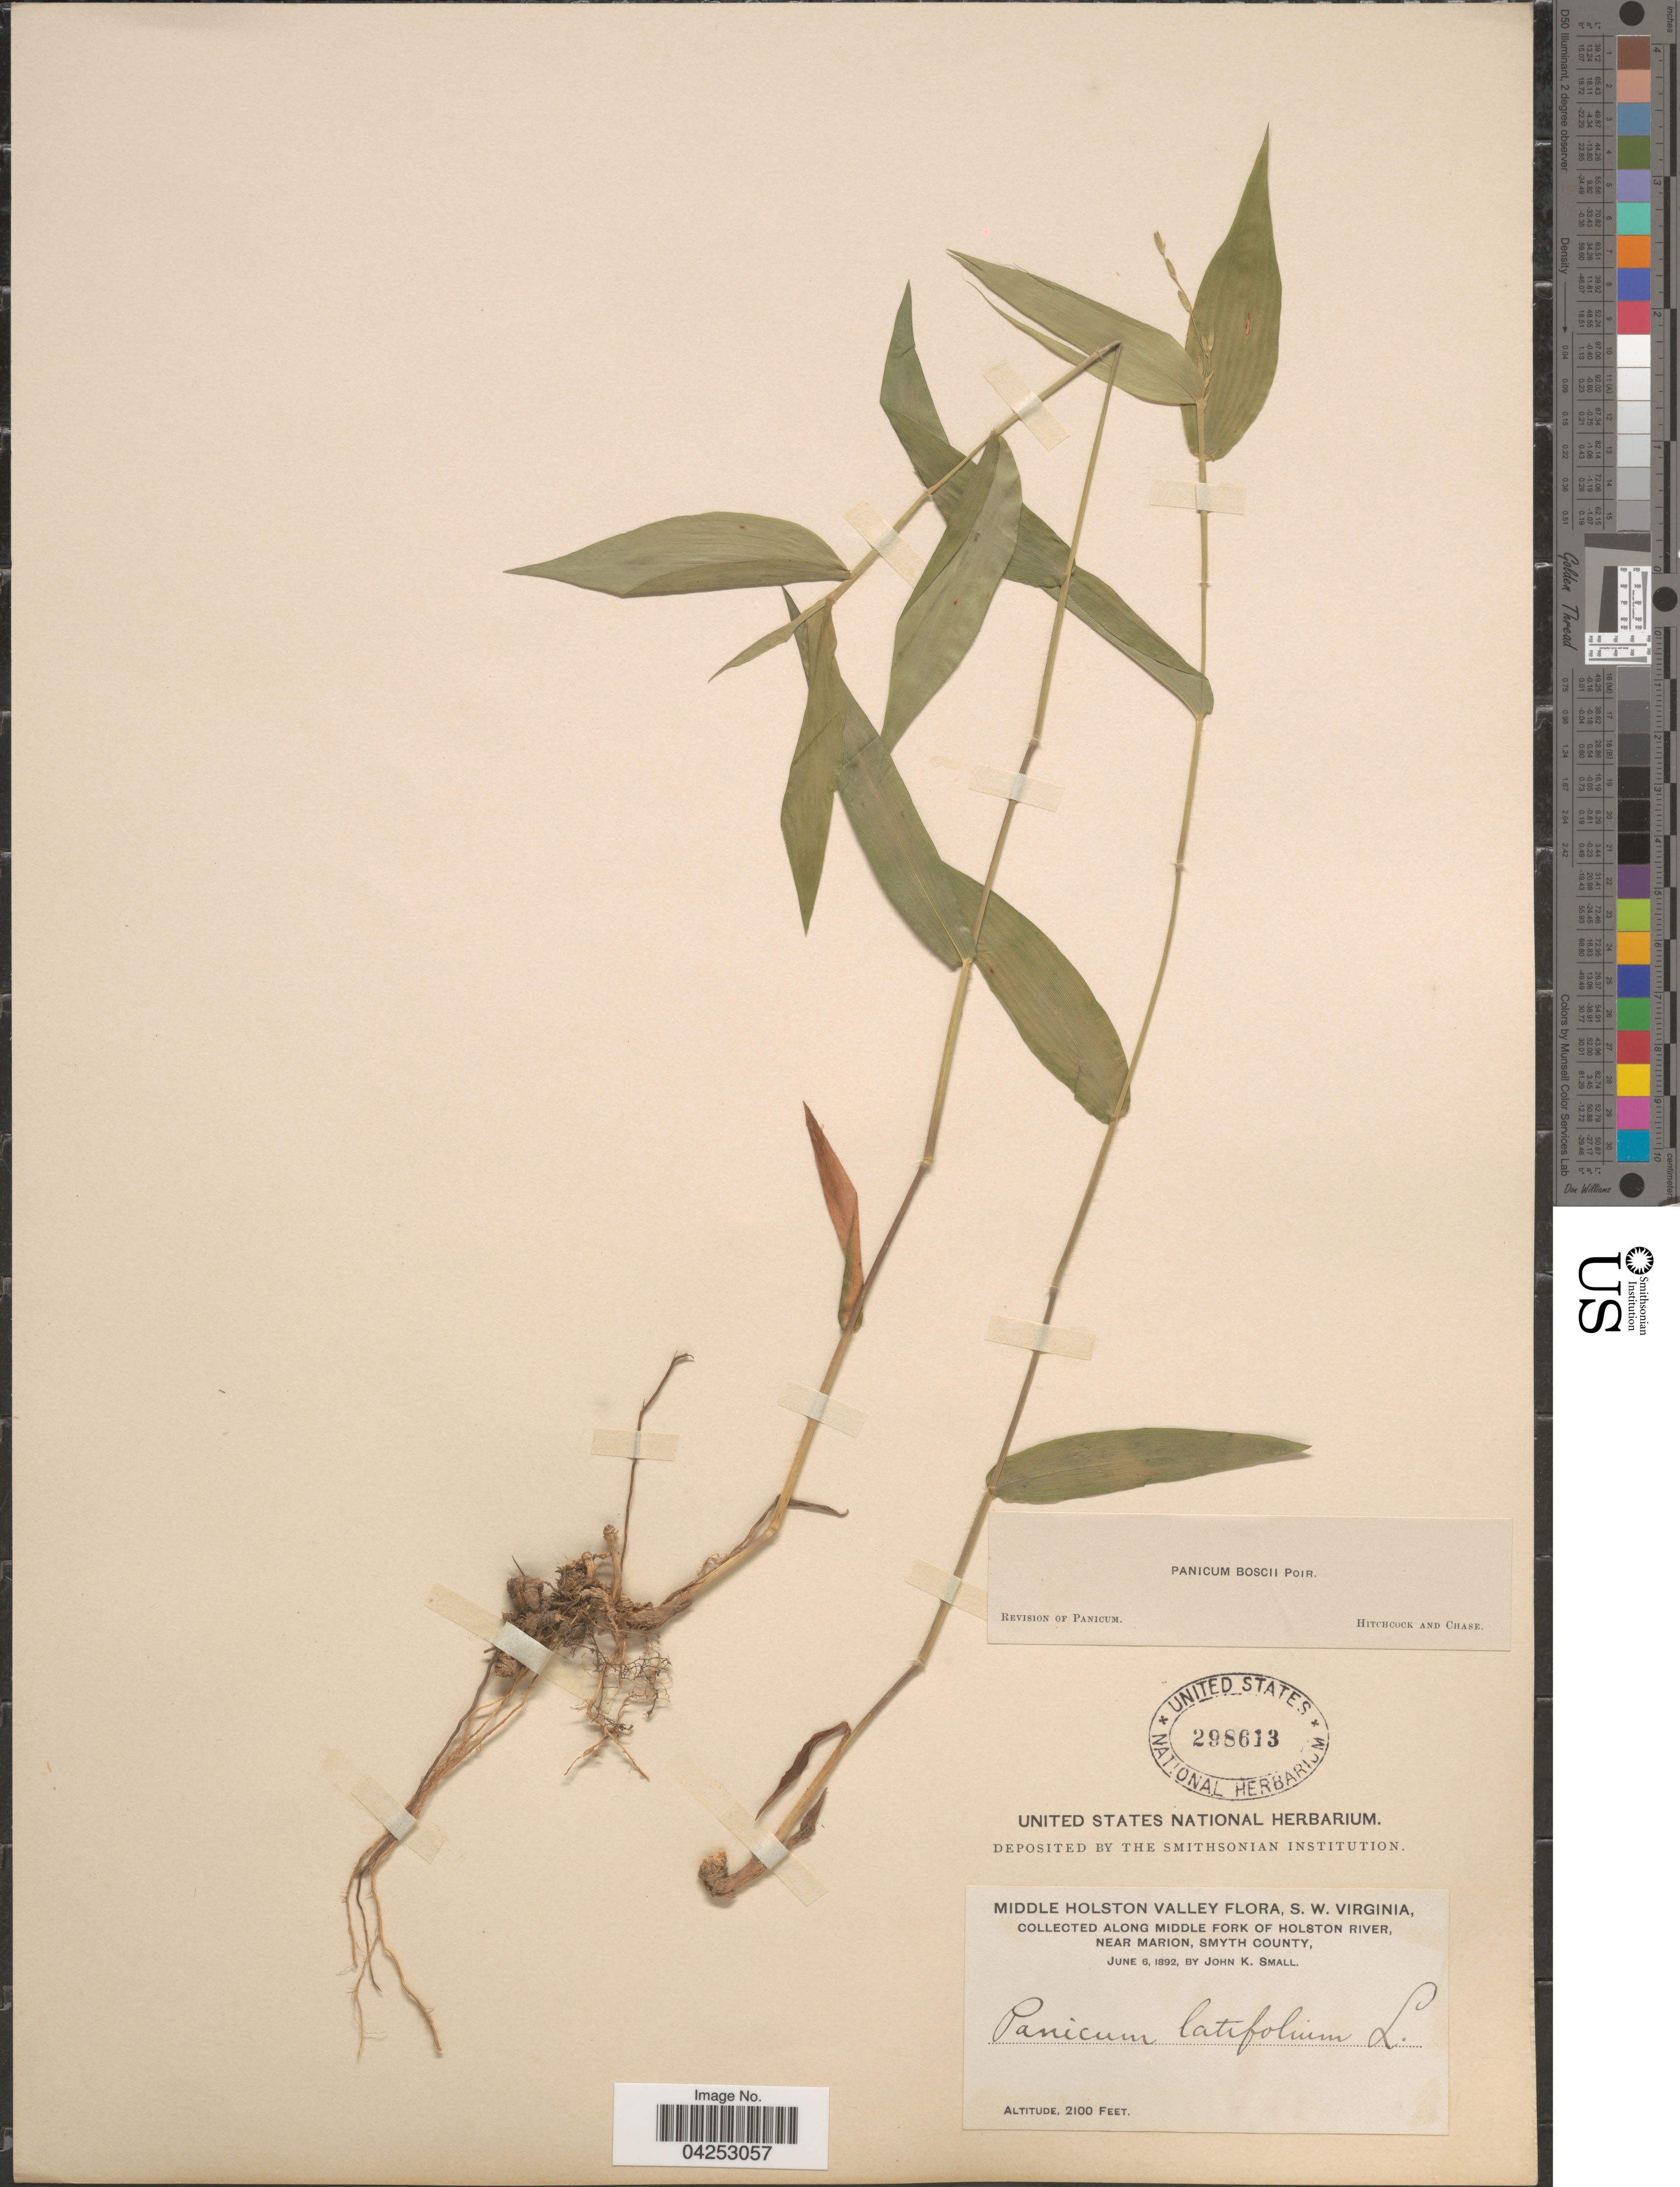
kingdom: Plantae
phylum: Tracheophyta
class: Liliopsida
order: Poales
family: Poaceae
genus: Dichanthelium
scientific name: Dichanthelium boscii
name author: (Poir.) Gould & C.A. Clark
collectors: J. K. Small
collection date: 1892-06-06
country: United States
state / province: Virginia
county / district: Smyth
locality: Middle Holston Valley, S. W. Virginia. Along Middle Fork of Holston River, near Marion, Smyth County.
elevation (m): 640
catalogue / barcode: US 298613